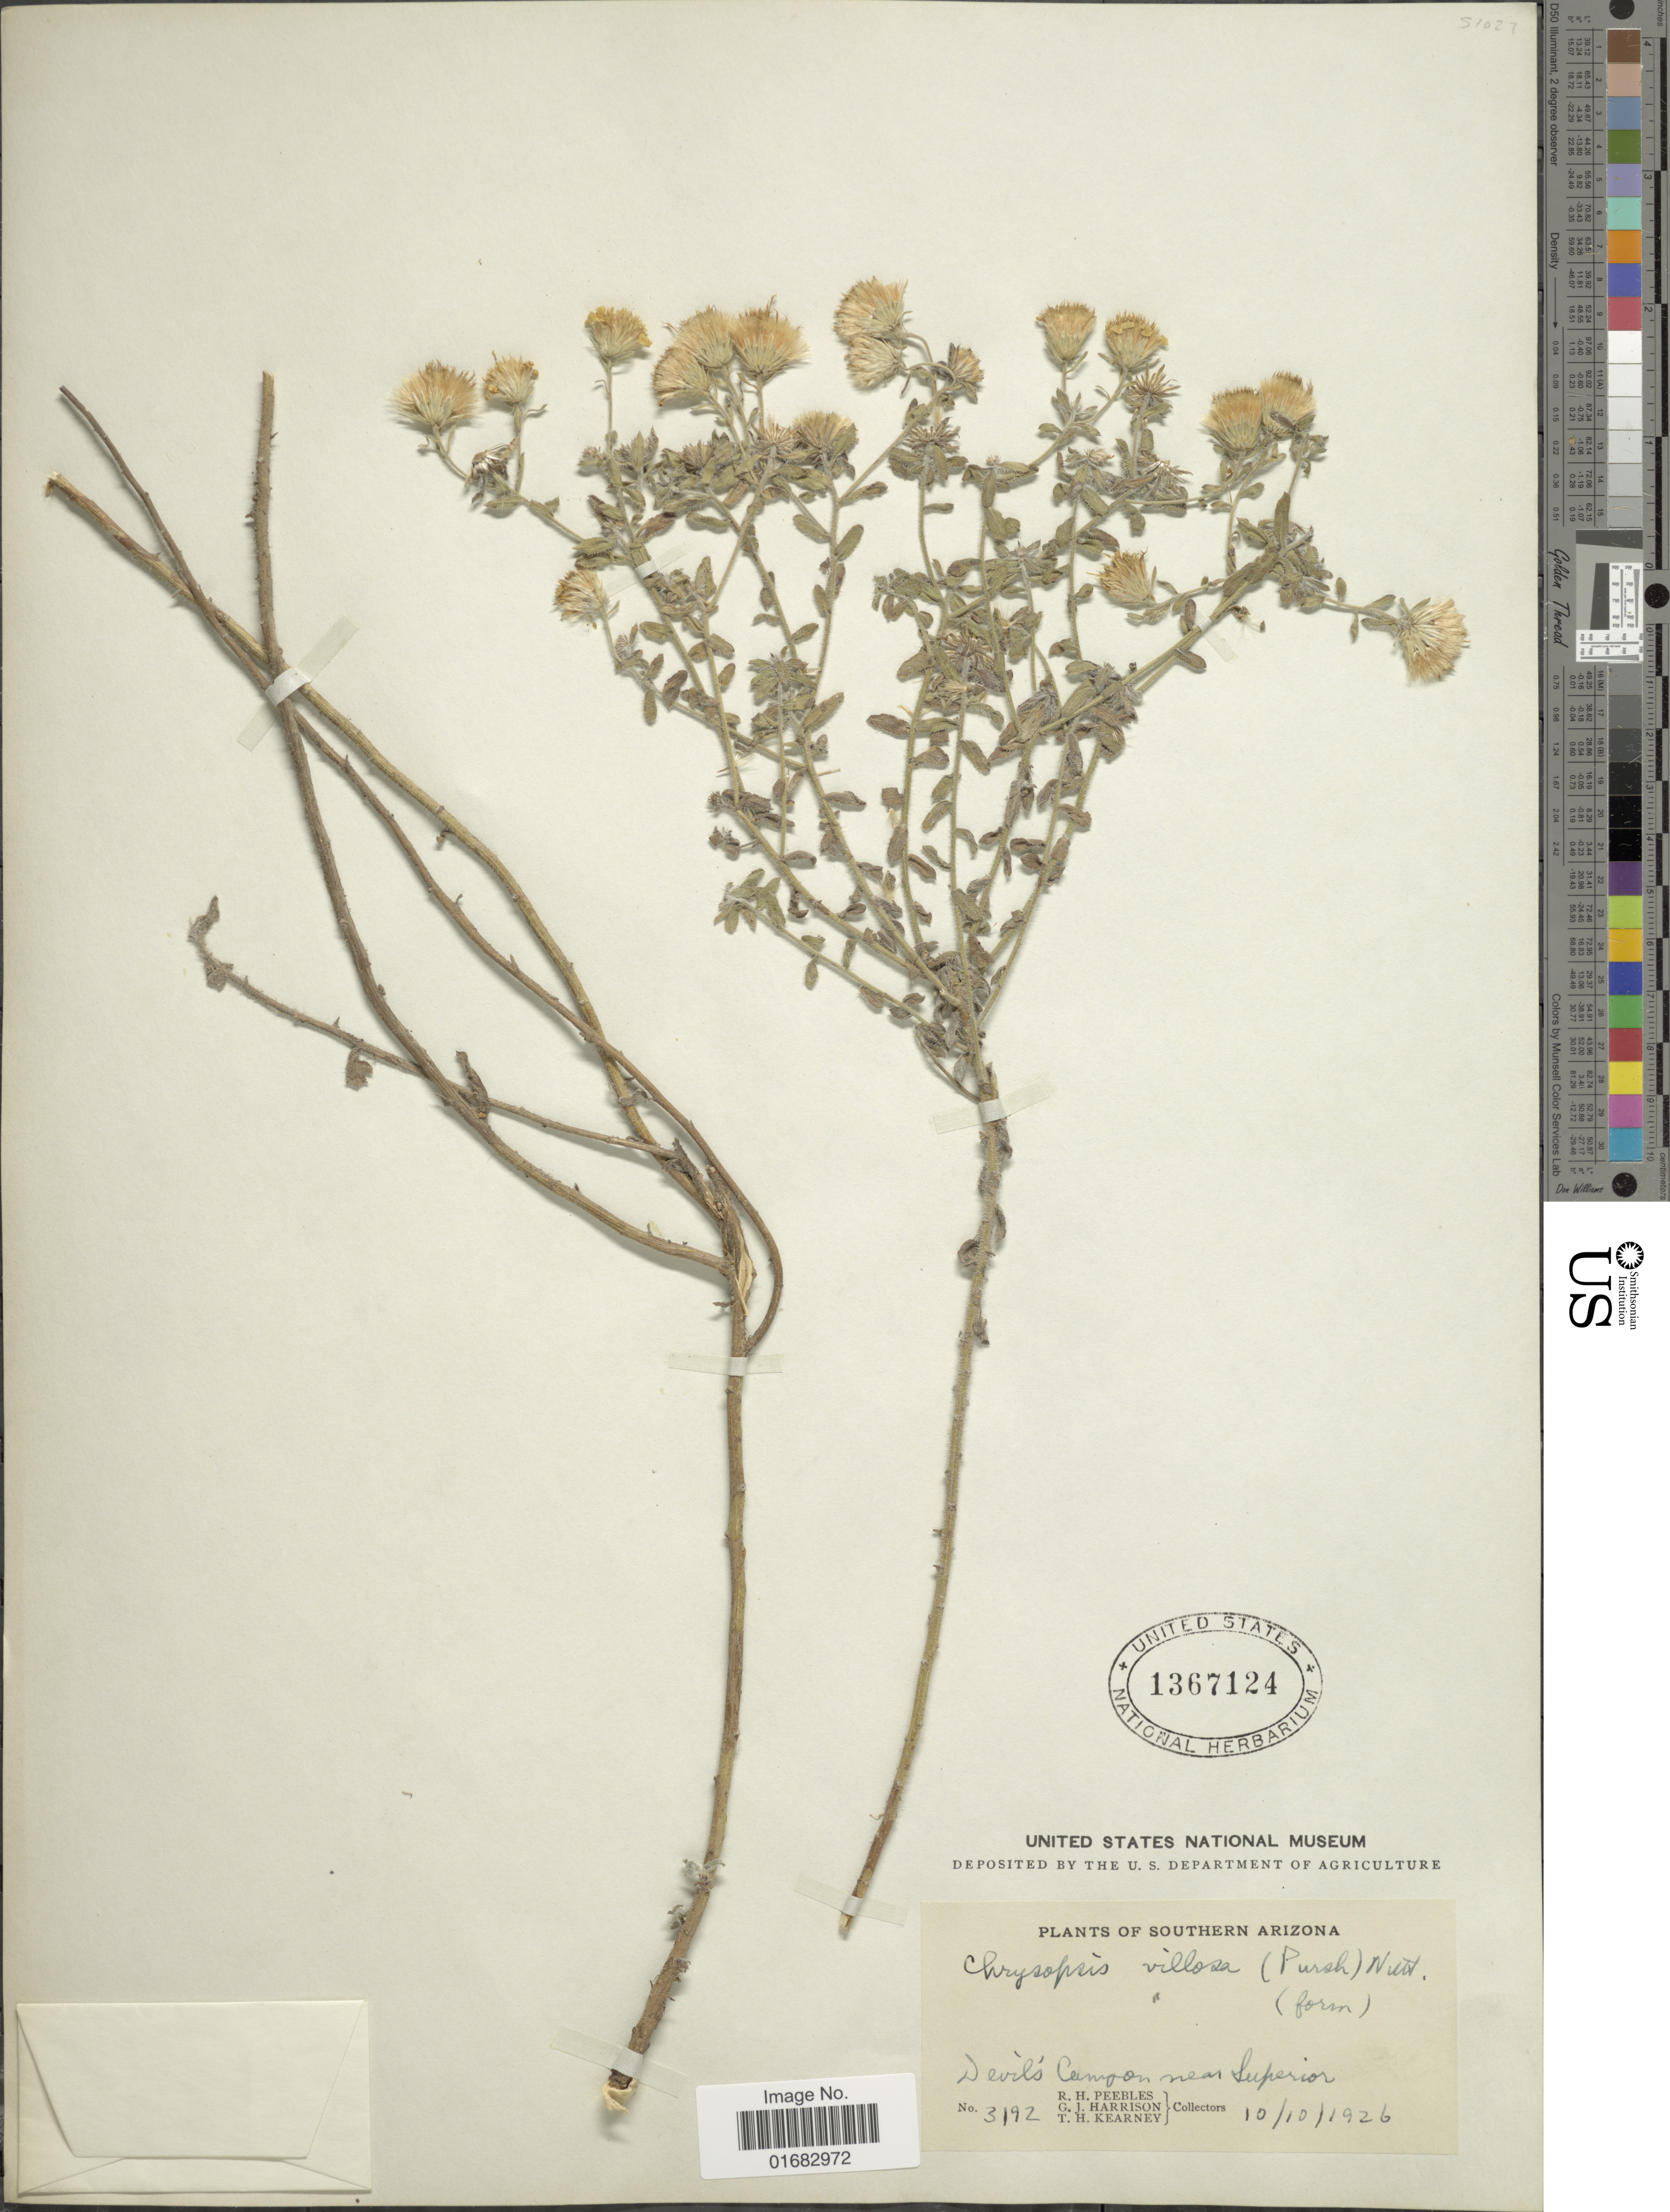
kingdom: Plantae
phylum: Tracheophyta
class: Magnoliopsida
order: Asterales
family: Asteraceae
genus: Heterotheca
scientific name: Heterotheca villosa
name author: (Pursh) Shinners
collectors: R. H. Peebles, G. J. Harrison & T. H. Kearney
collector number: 3192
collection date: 1926-10-10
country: United States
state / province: Arizona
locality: Southern Arizona, Devil's Canyon near Superior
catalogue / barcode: US 1367124